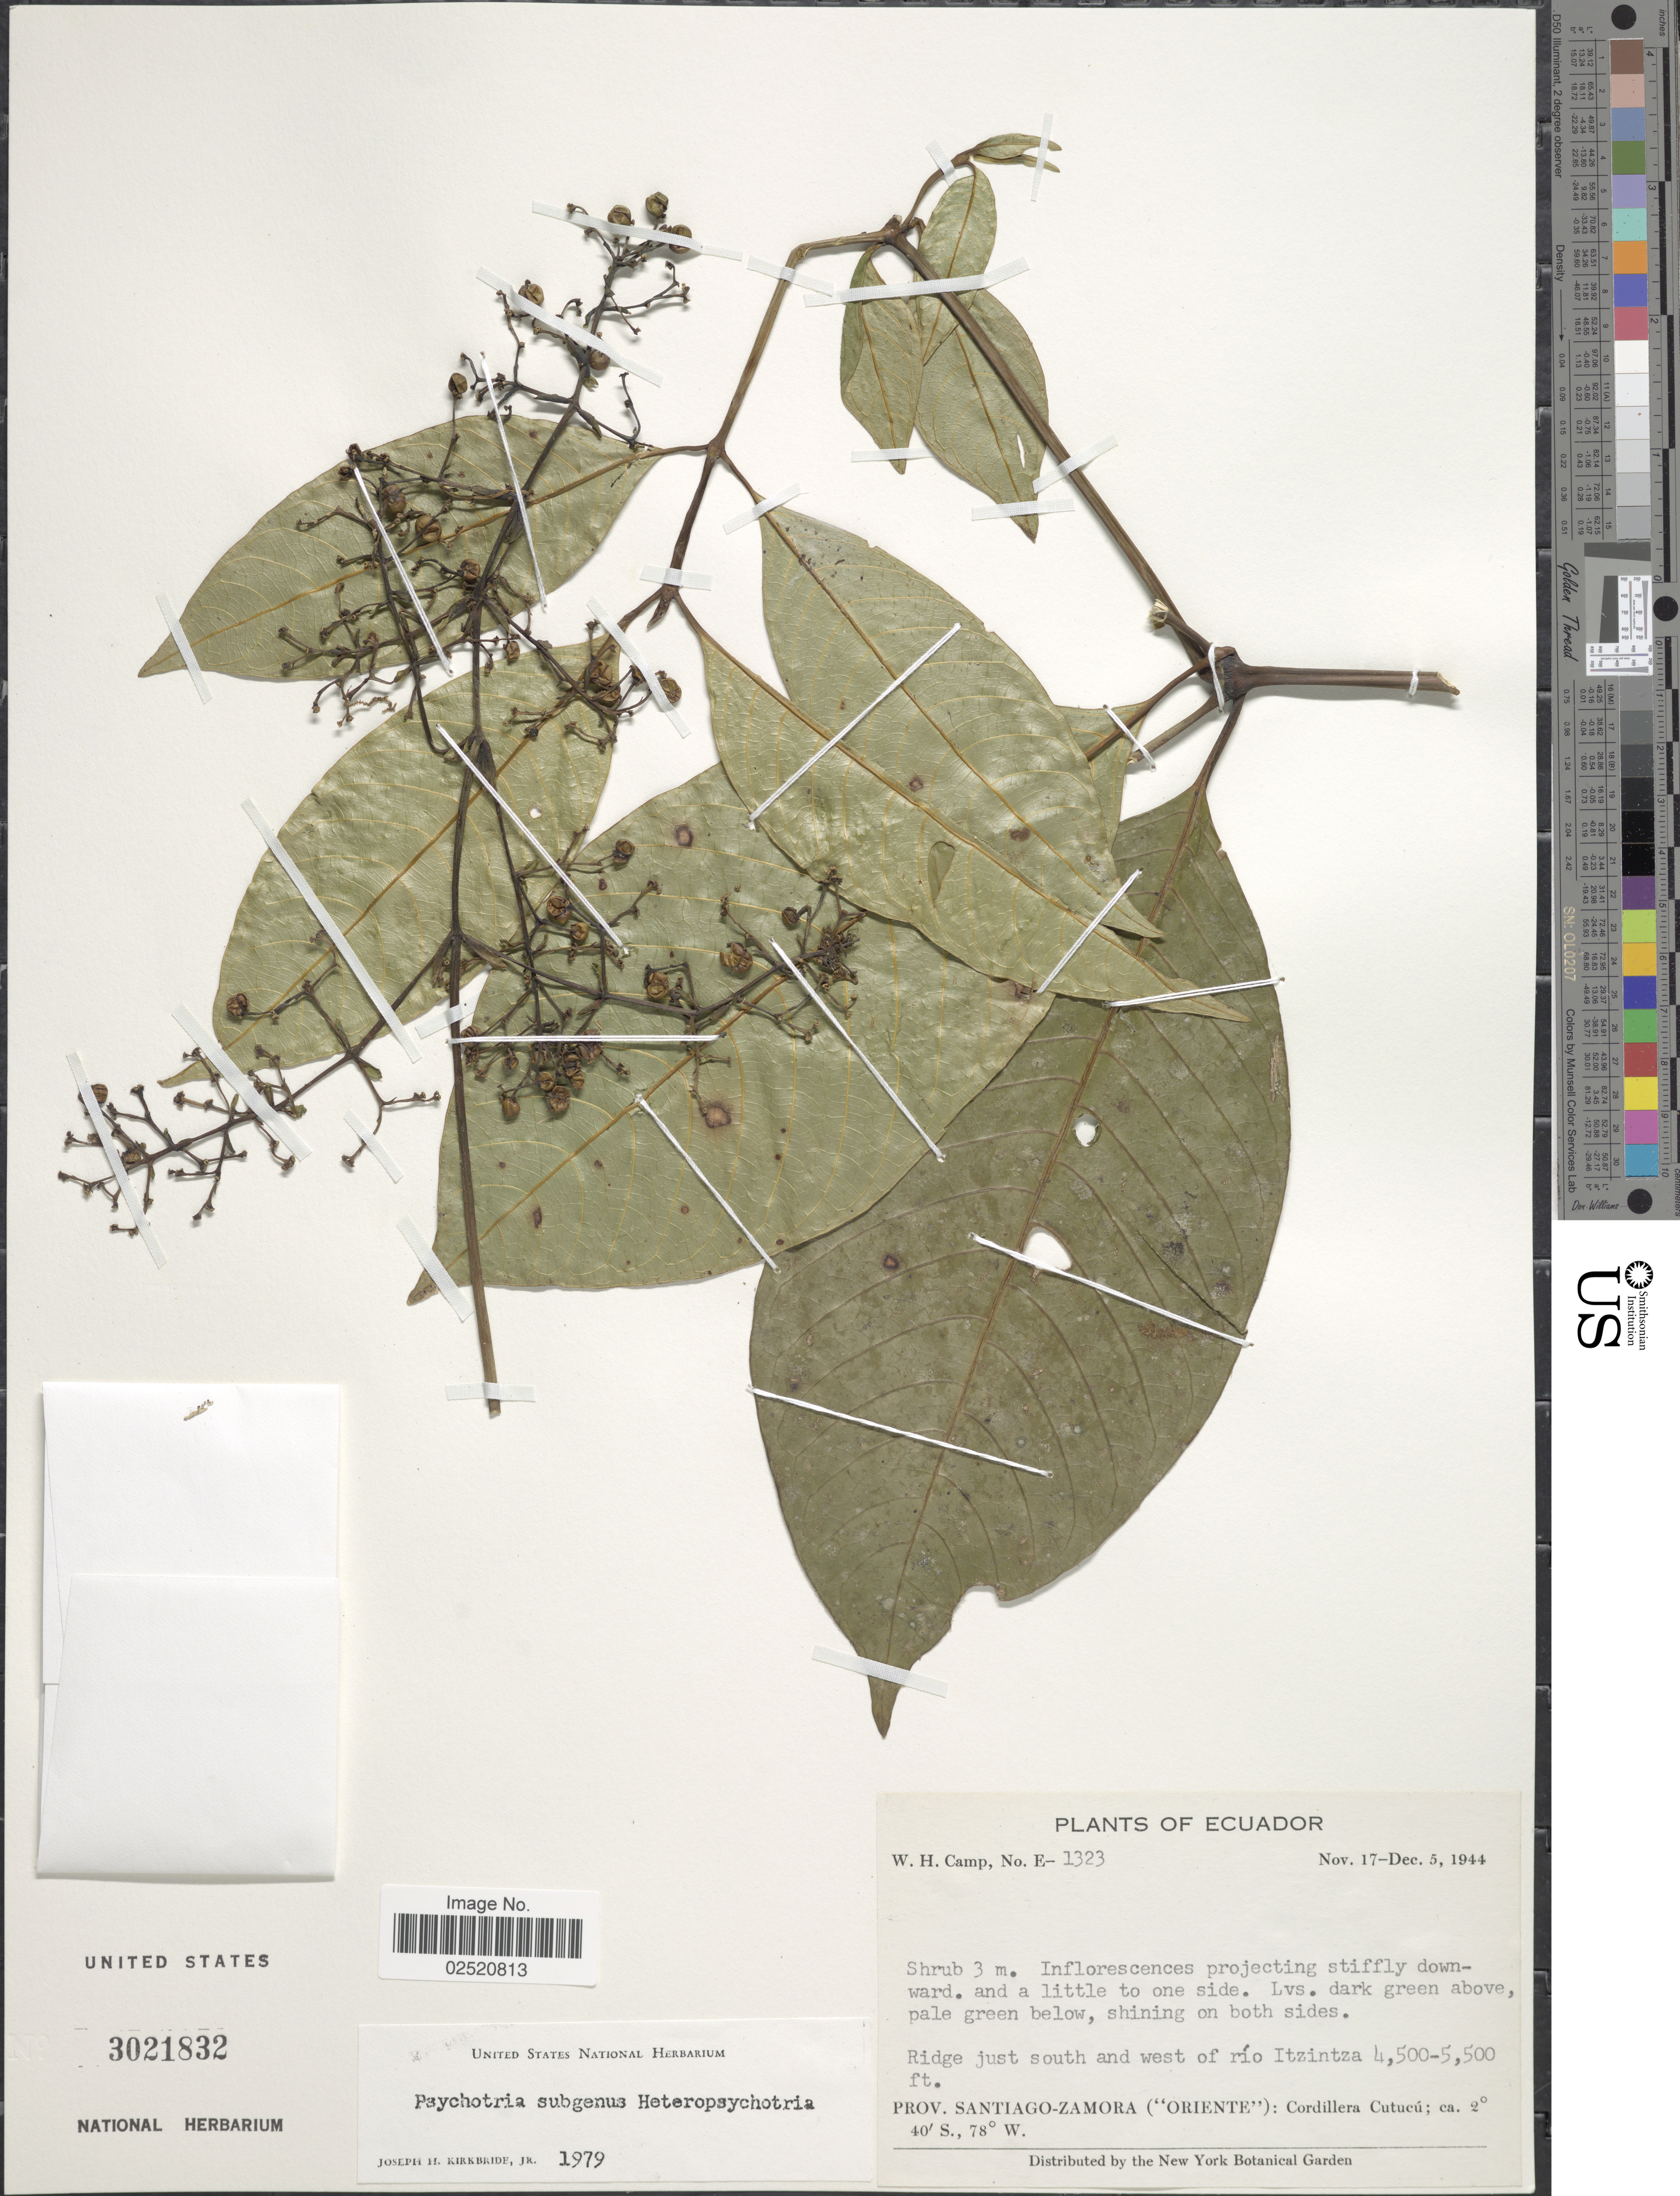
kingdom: Plantae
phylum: Tracheophyta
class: Magnoliopsida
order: Gentianales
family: Rubiaceae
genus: Psychotria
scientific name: Psychotria sp.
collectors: W. H. Camp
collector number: E-1323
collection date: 1944-11-17/1944-12-05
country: Ecuador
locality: Ridge just south and west of rio Itzintza, Prov. Santiago-Zamora ("Oriente"): Cordillera Cutucu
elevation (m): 1372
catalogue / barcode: US 3021832